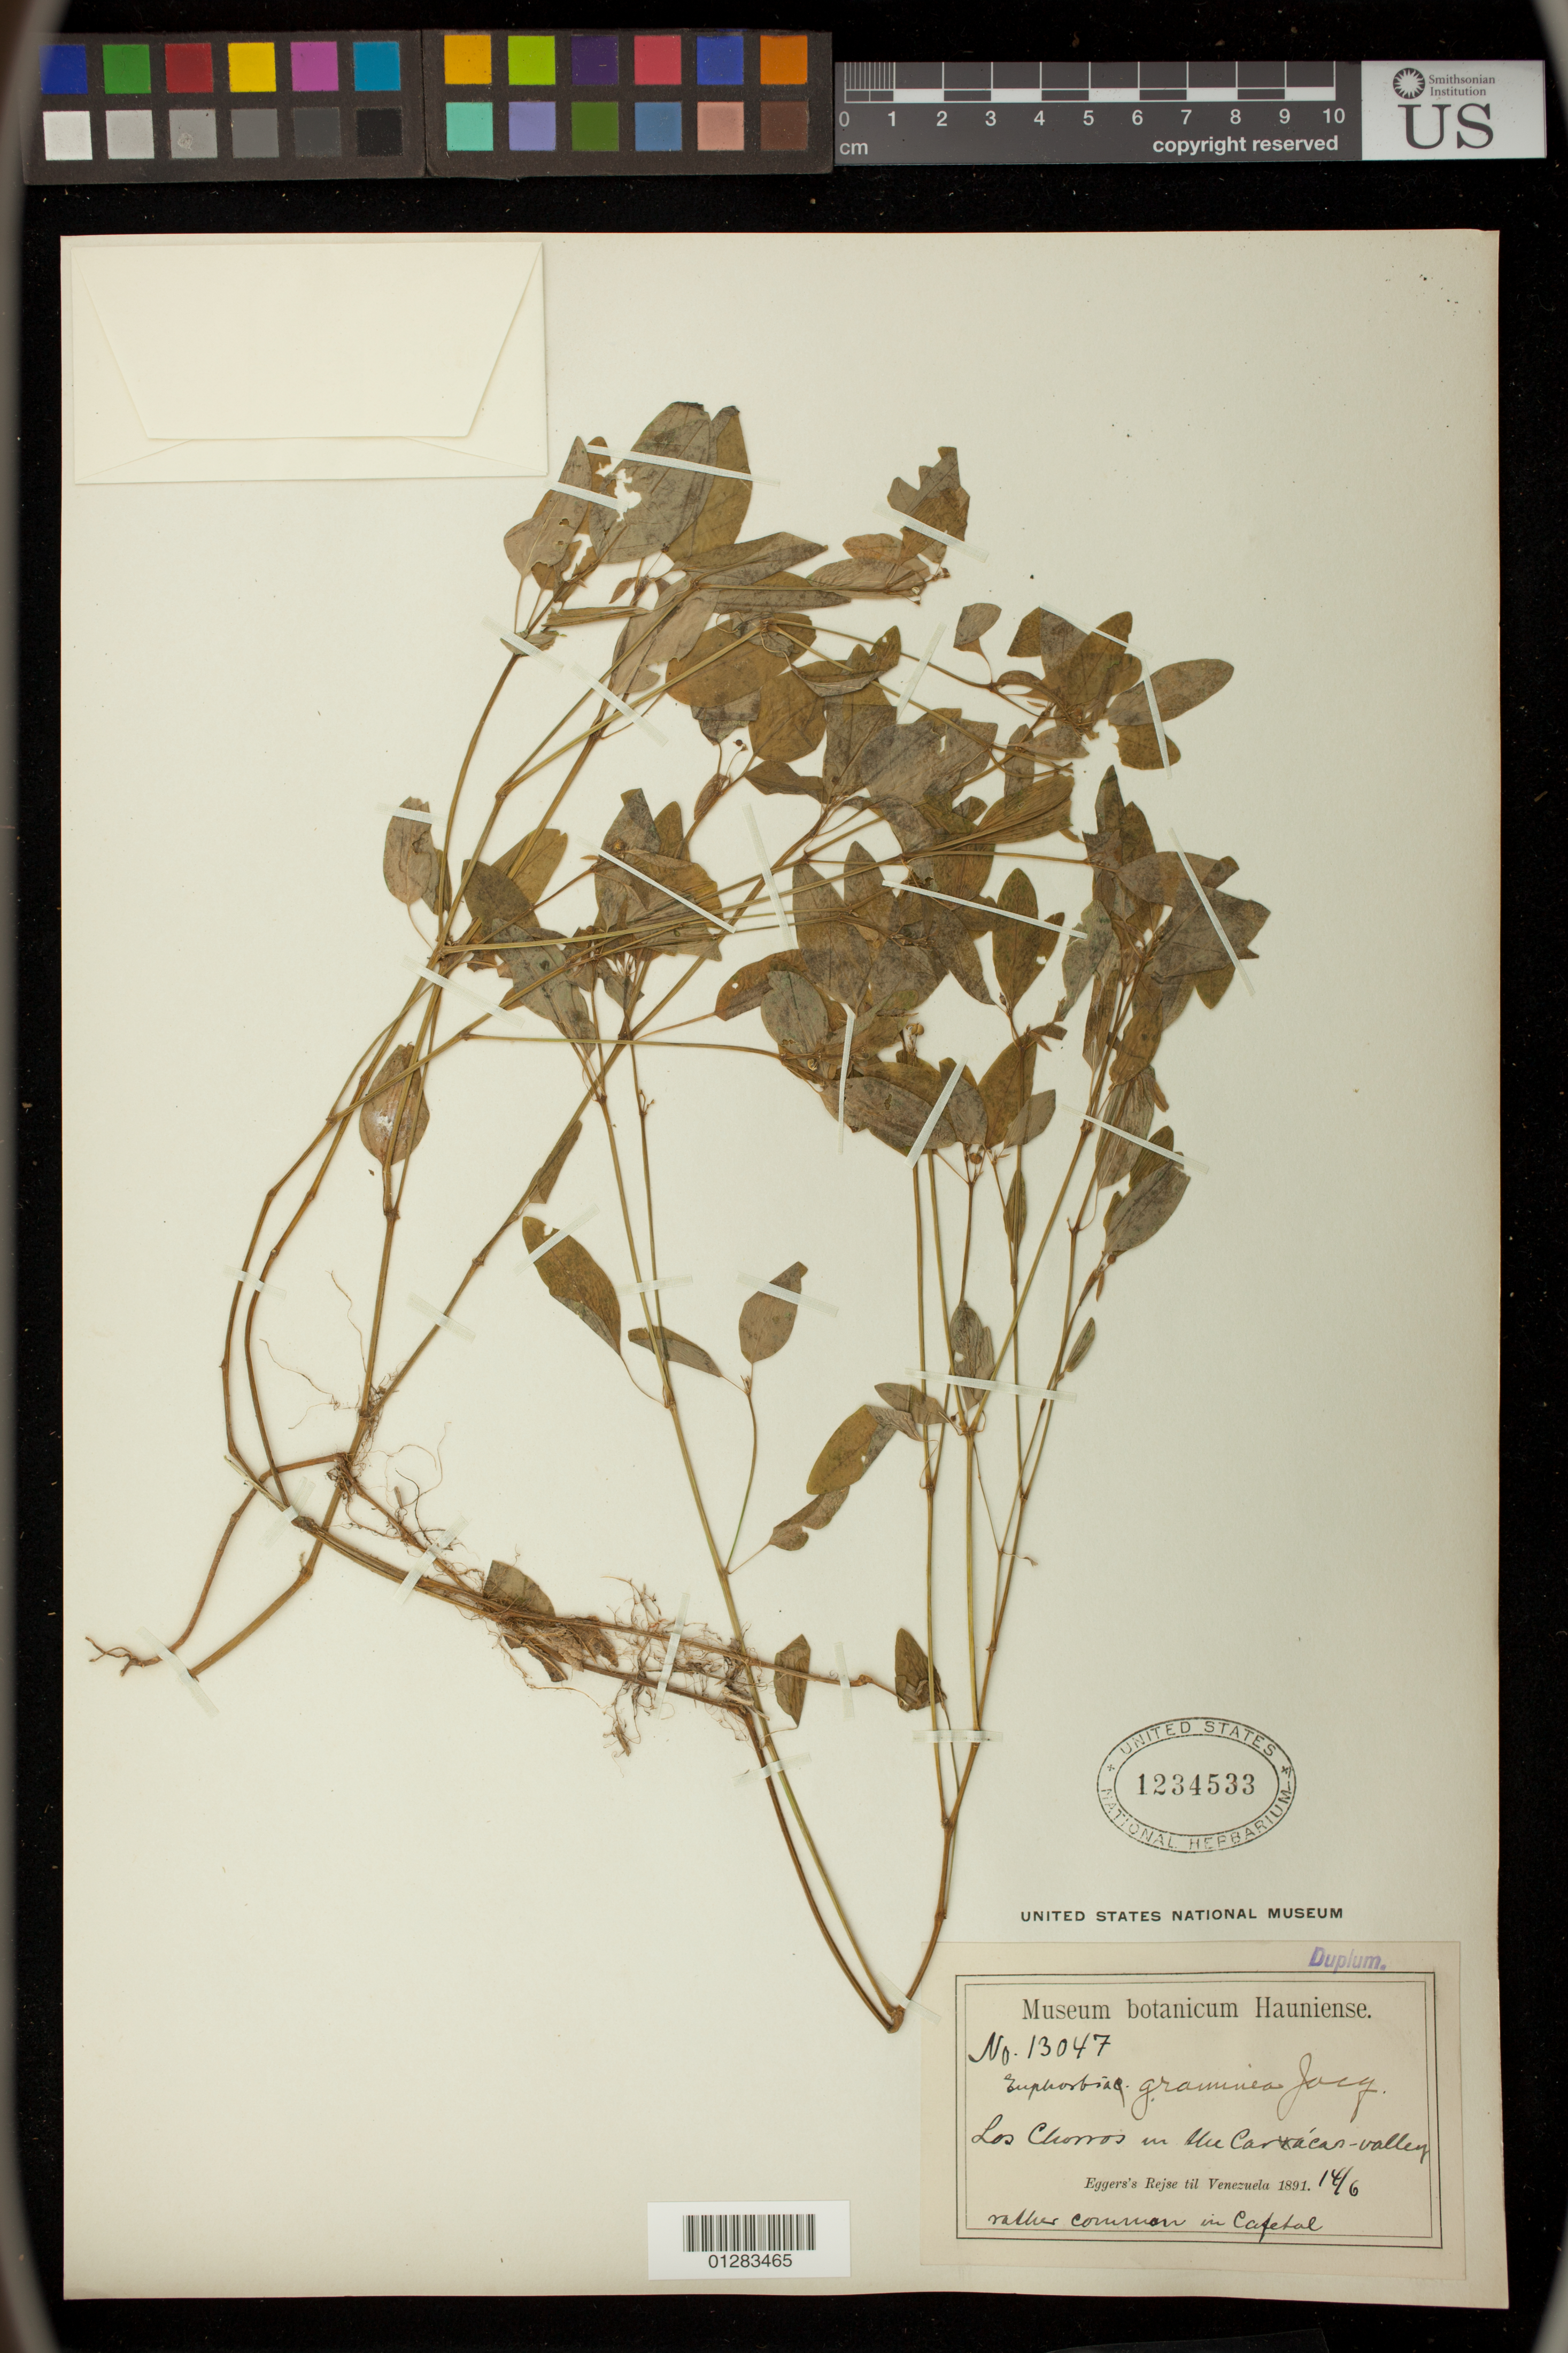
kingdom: Plantae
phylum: Tracheophyta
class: Magnoliopsida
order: Malpighiales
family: Euphorbiaceae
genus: Euphorbia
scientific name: Euphorbia graminea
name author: Jacq.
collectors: H. F. A. von Eggers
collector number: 13047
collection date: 1891-06-14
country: Venezuela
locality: Los Chorros in the Caracas - valley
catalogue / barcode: US 1234533